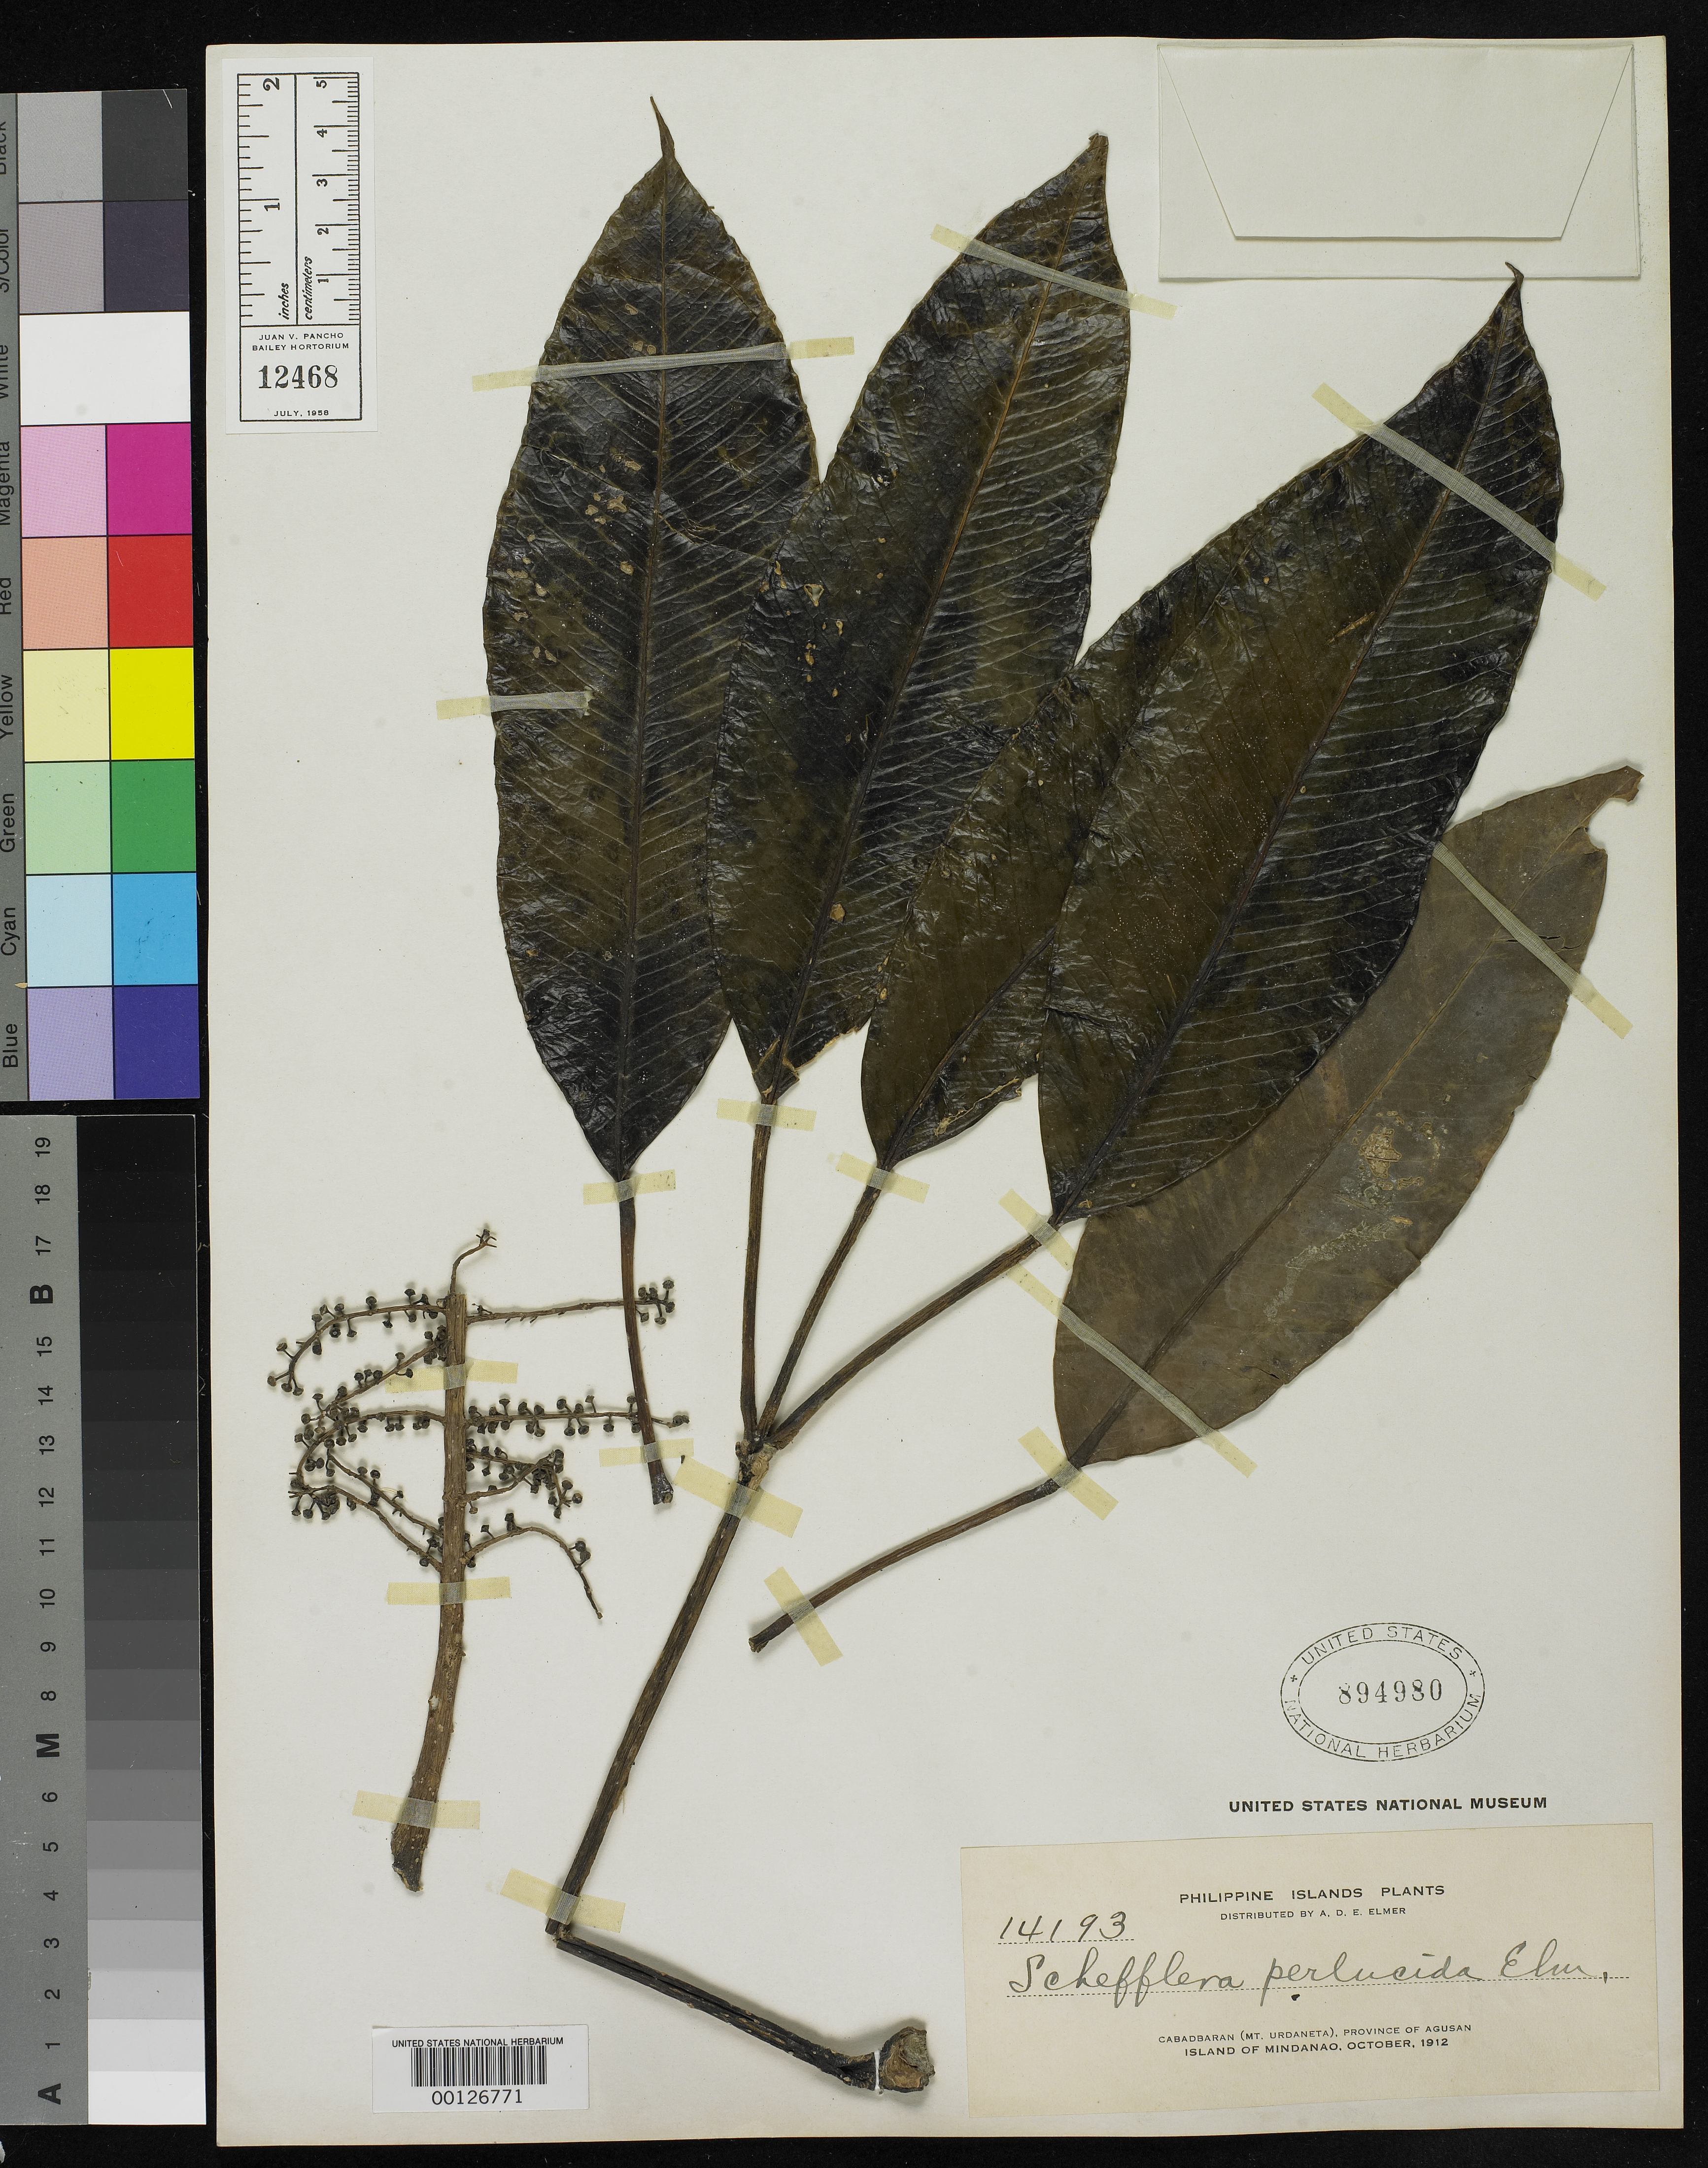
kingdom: Plantae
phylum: Tracheophyta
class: Magnoliopsida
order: Apiales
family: Araliaceae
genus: Schefflera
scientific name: Schefflera perlucida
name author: Elmer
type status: Isotype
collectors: A. D. E. Elmer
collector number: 14193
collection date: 1912-10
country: Philippines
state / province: Caraga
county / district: Agusan del Norte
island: Mindanao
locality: Cabadbaran (Mt. Urdaneta), Province of Agusan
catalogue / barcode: US 894980